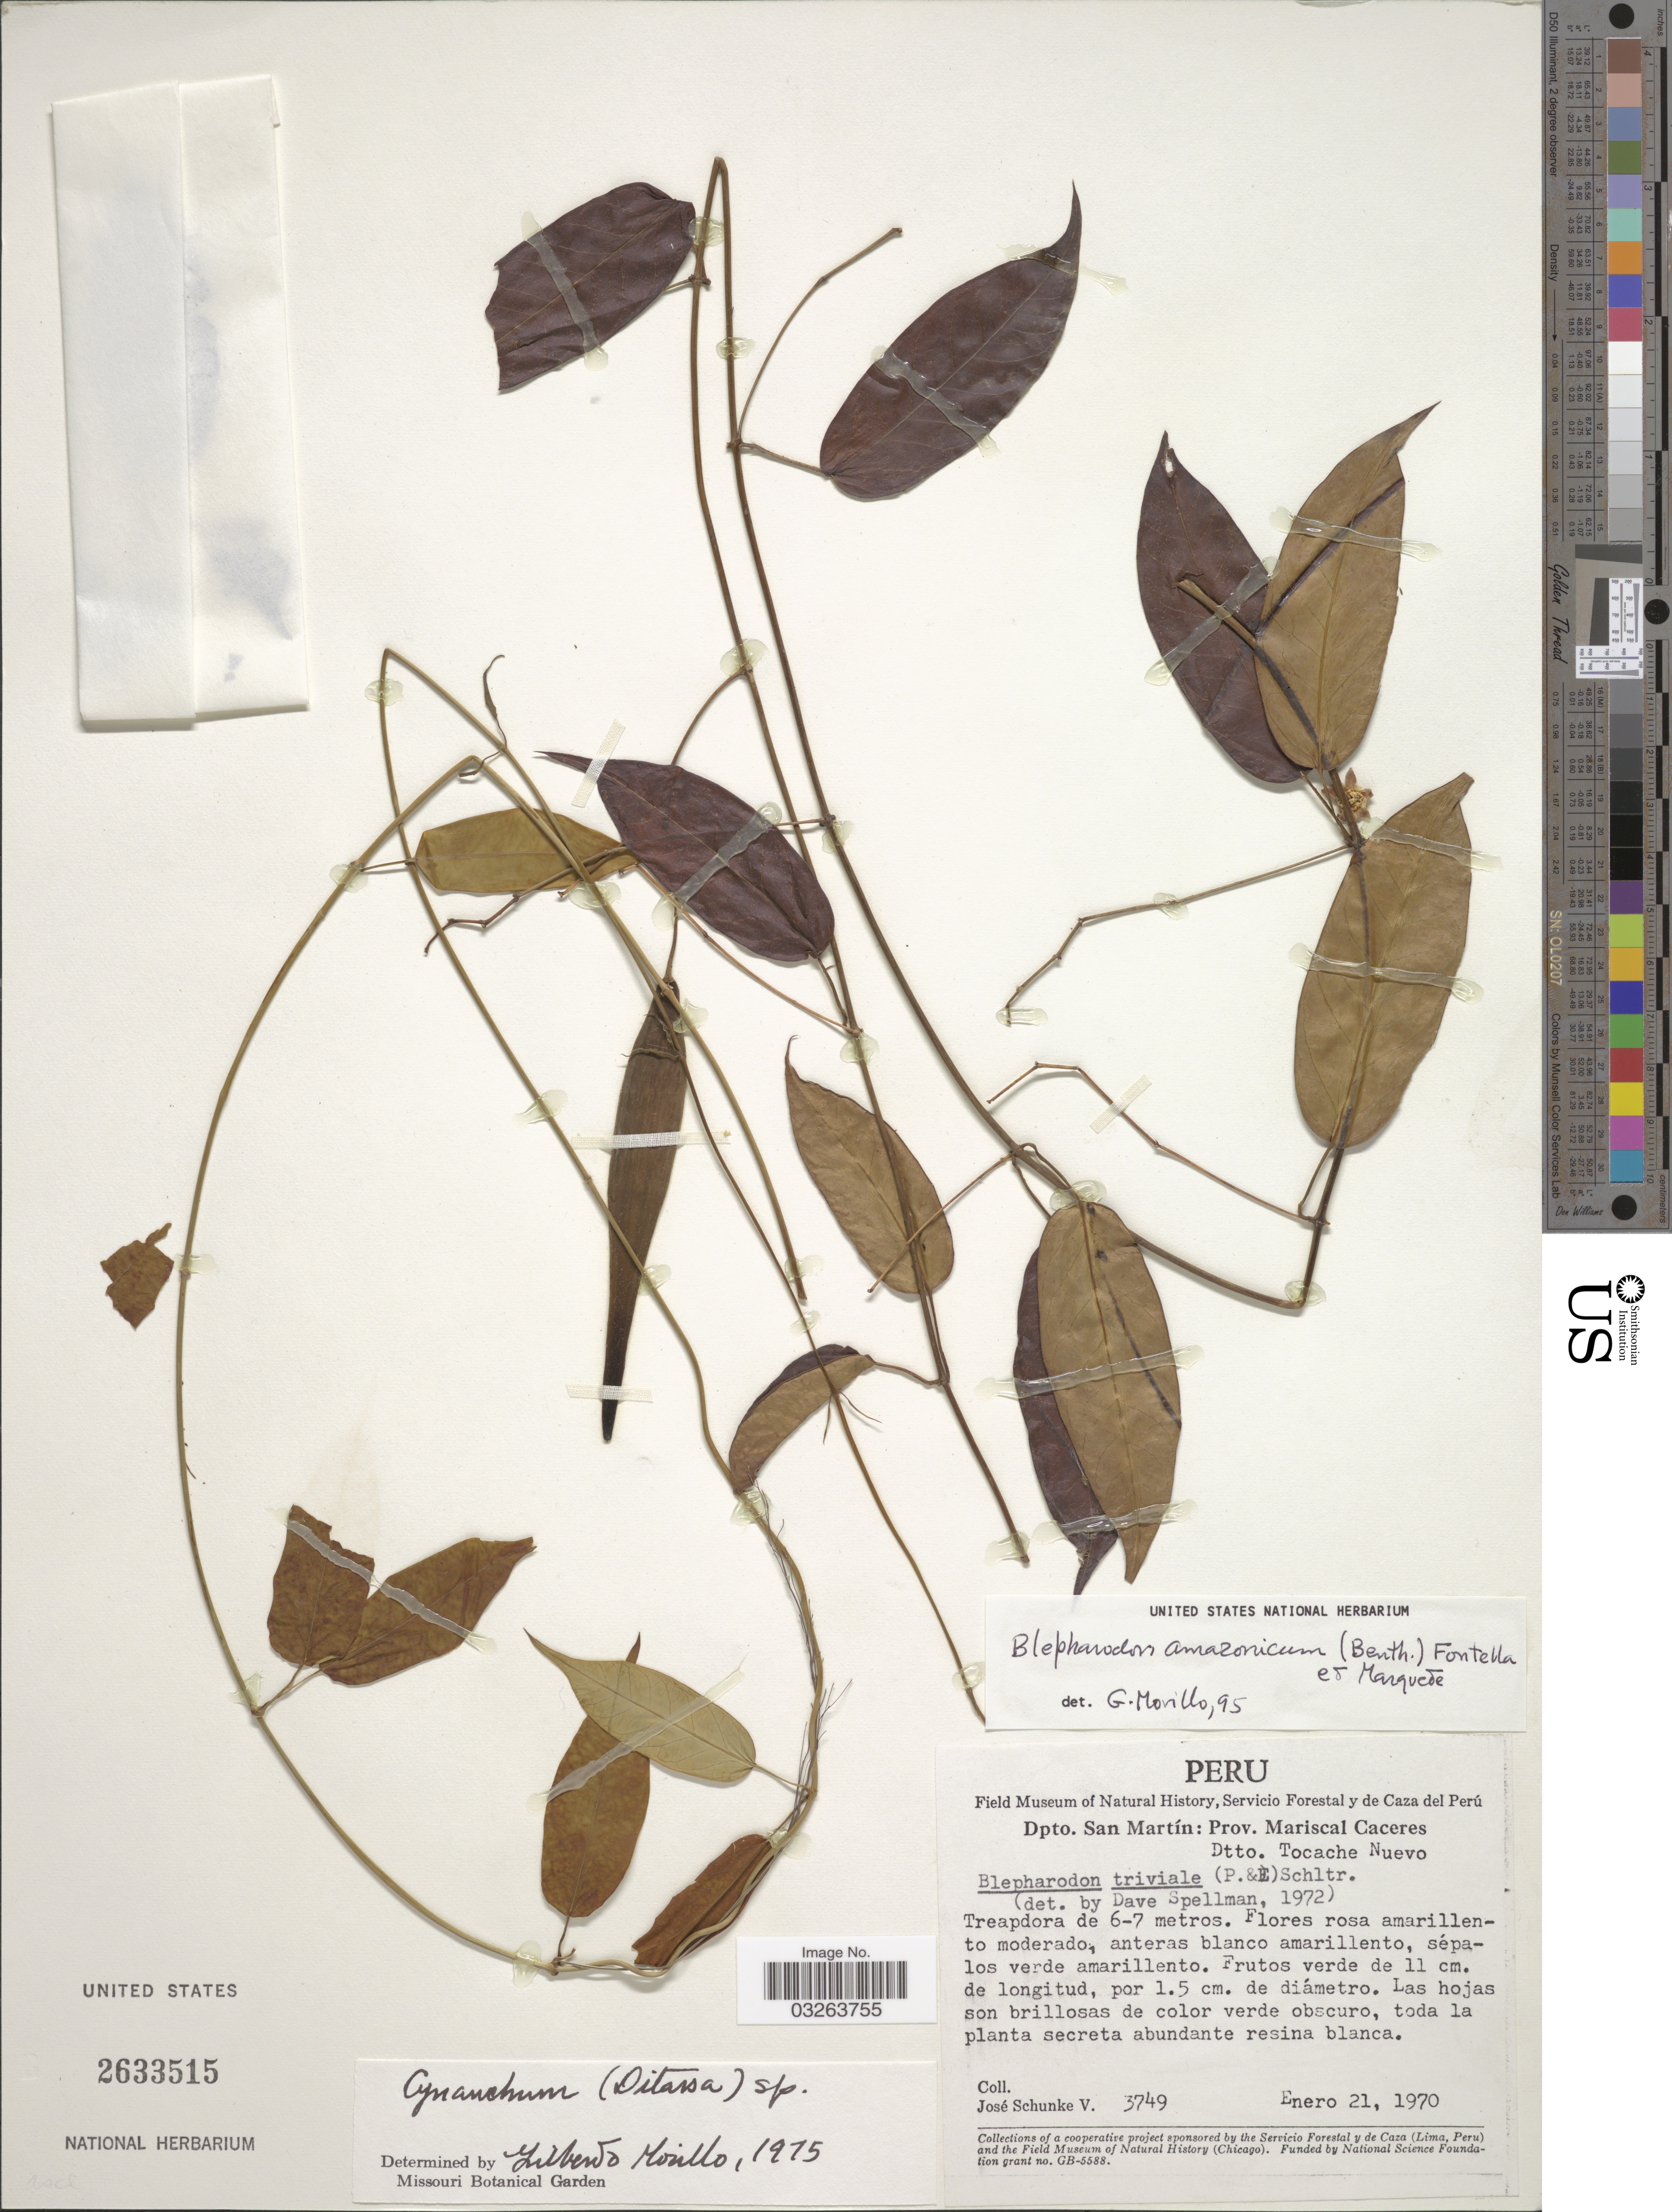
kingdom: Plantae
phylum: Tracheophyta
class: Magnoliopsida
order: Gentianales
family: Apocynaceae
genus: Blepharodon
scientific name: Blepharodon amazonicum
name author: (Benth.) Fontella & Marquete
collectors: J. Schunke Vigo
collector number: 3749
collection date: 1970-01-21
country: Peru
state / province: San Martín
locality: Dpto. San Martín: Prov. Mariscal Caceres. Dtto. Tocache Nuevo.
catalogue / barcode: US 2633515